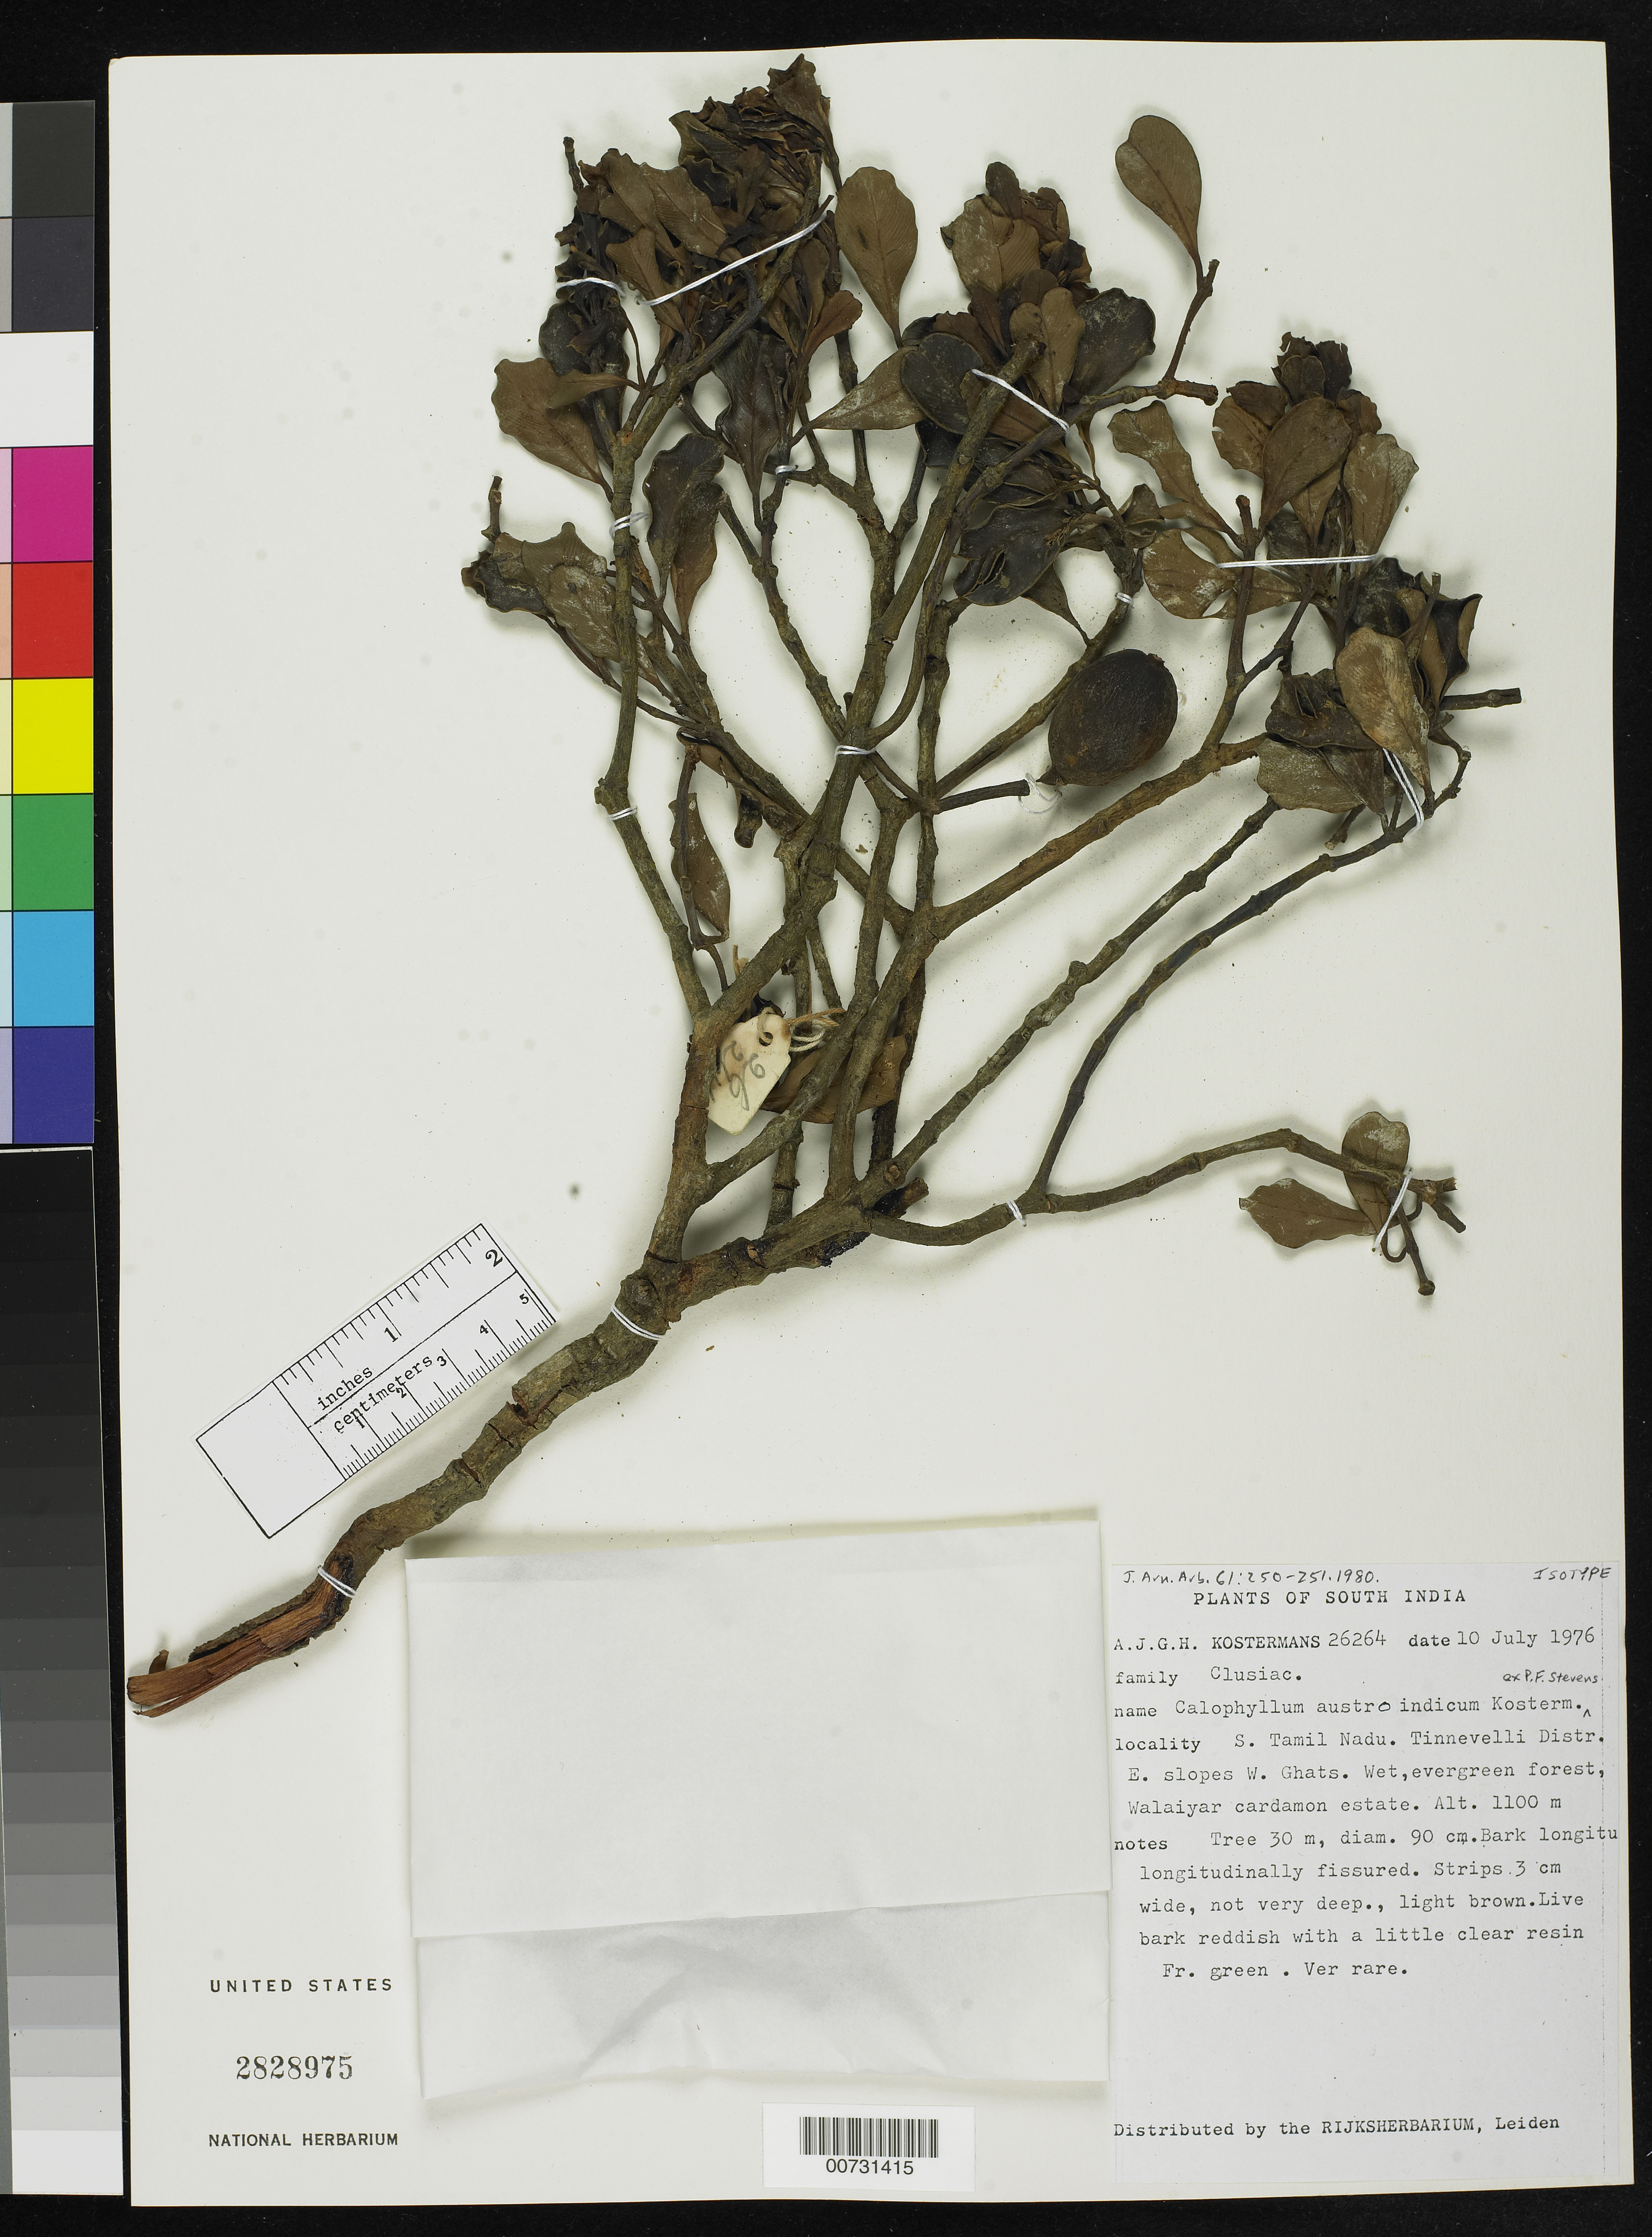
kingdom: Plantae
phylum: Tracheophyta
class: Magnoliopsida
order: Malpighiales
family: Calophyllaceae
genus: Calophyllum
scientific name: Calophyllum austroindicum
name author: Kosterm. ex P.F. Stevens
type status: Isotype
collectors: A. J. G. Kostermans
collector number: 26264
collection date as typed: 10 Jul 1976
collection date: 1976-07-10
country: India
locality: S. Tamil Nadu. Tinnevelli Distr. E. slopes W. Ghats.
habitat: Wet, evergreen forest, Walaiyar cardamon estate.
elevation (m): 1100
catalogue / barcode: US 2828975